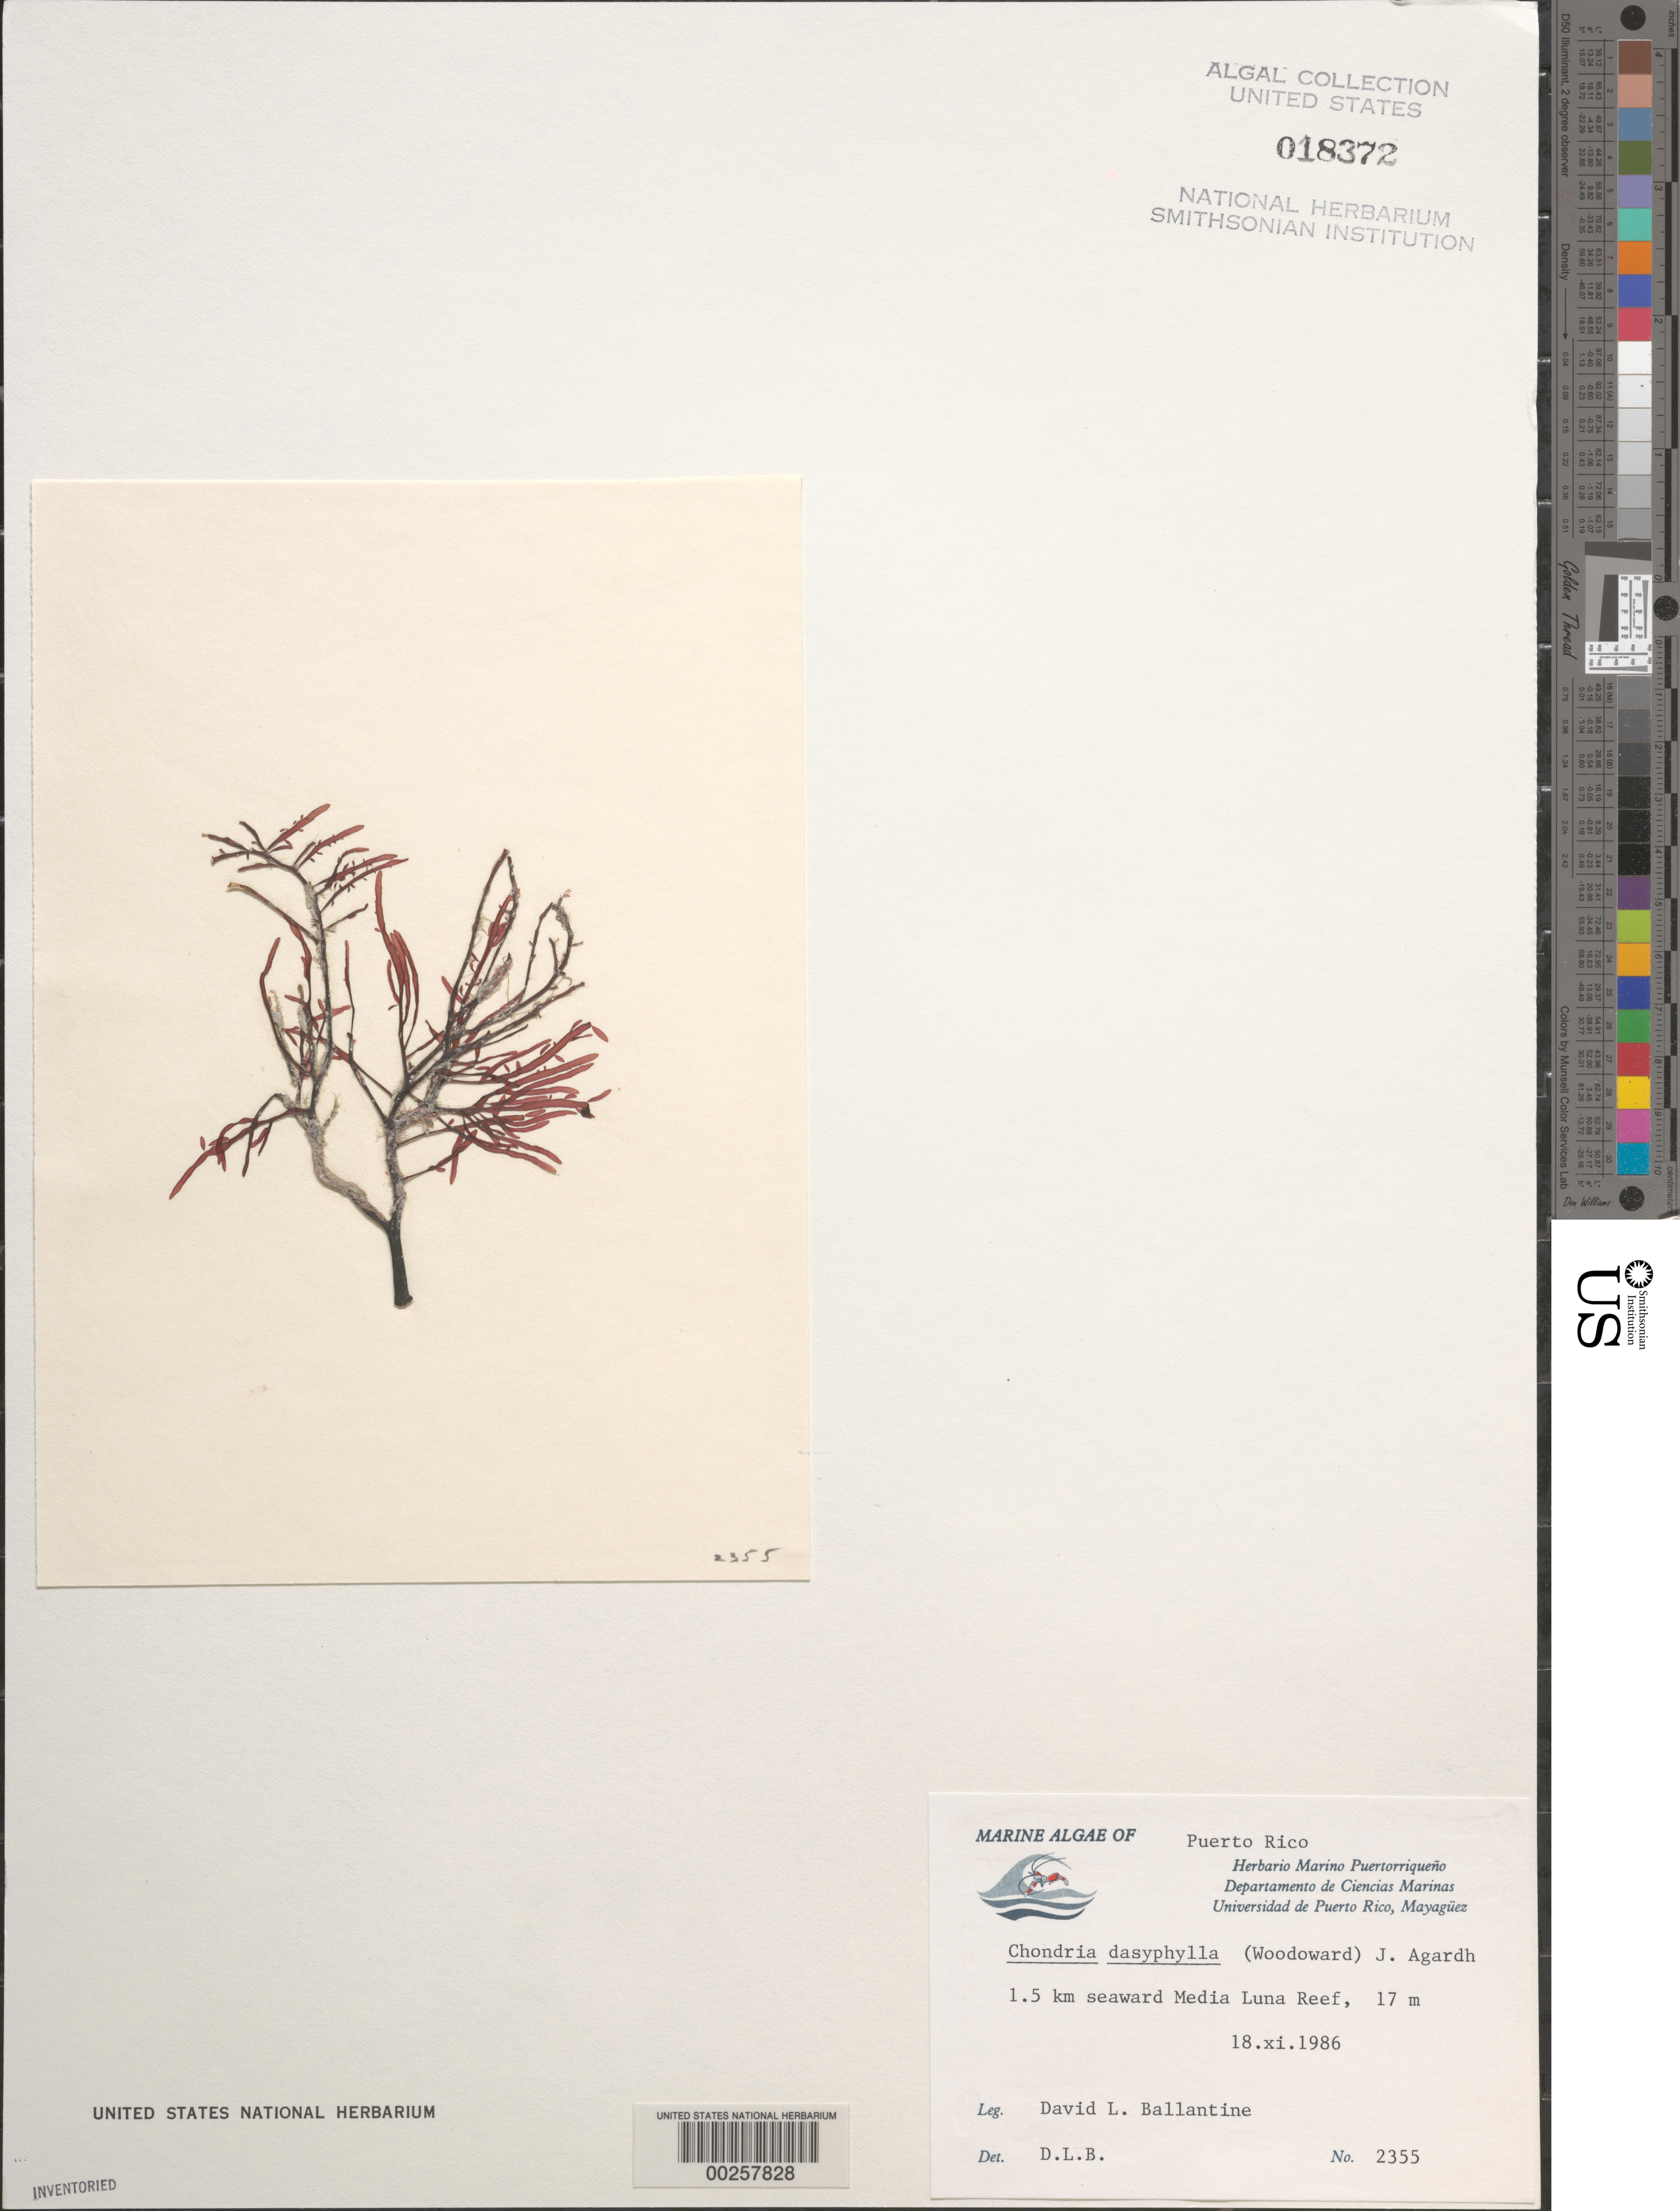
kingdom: Plantae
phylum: Rhodophyta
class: Florideophyceae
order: Ceramiales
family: Rhodomelaceae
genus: Chondria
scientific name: Chondria dasyphylla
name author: (Woodw.) C. Agardh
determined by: Ballantine, D. L.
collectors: D.L. Ballantine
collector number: DLB 2355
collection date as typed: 18 Nov 1986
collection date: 1986-11-18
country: Puerto Rico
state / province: Lajas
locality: Media Luna Reef, La Parguera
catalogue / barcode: US 18372